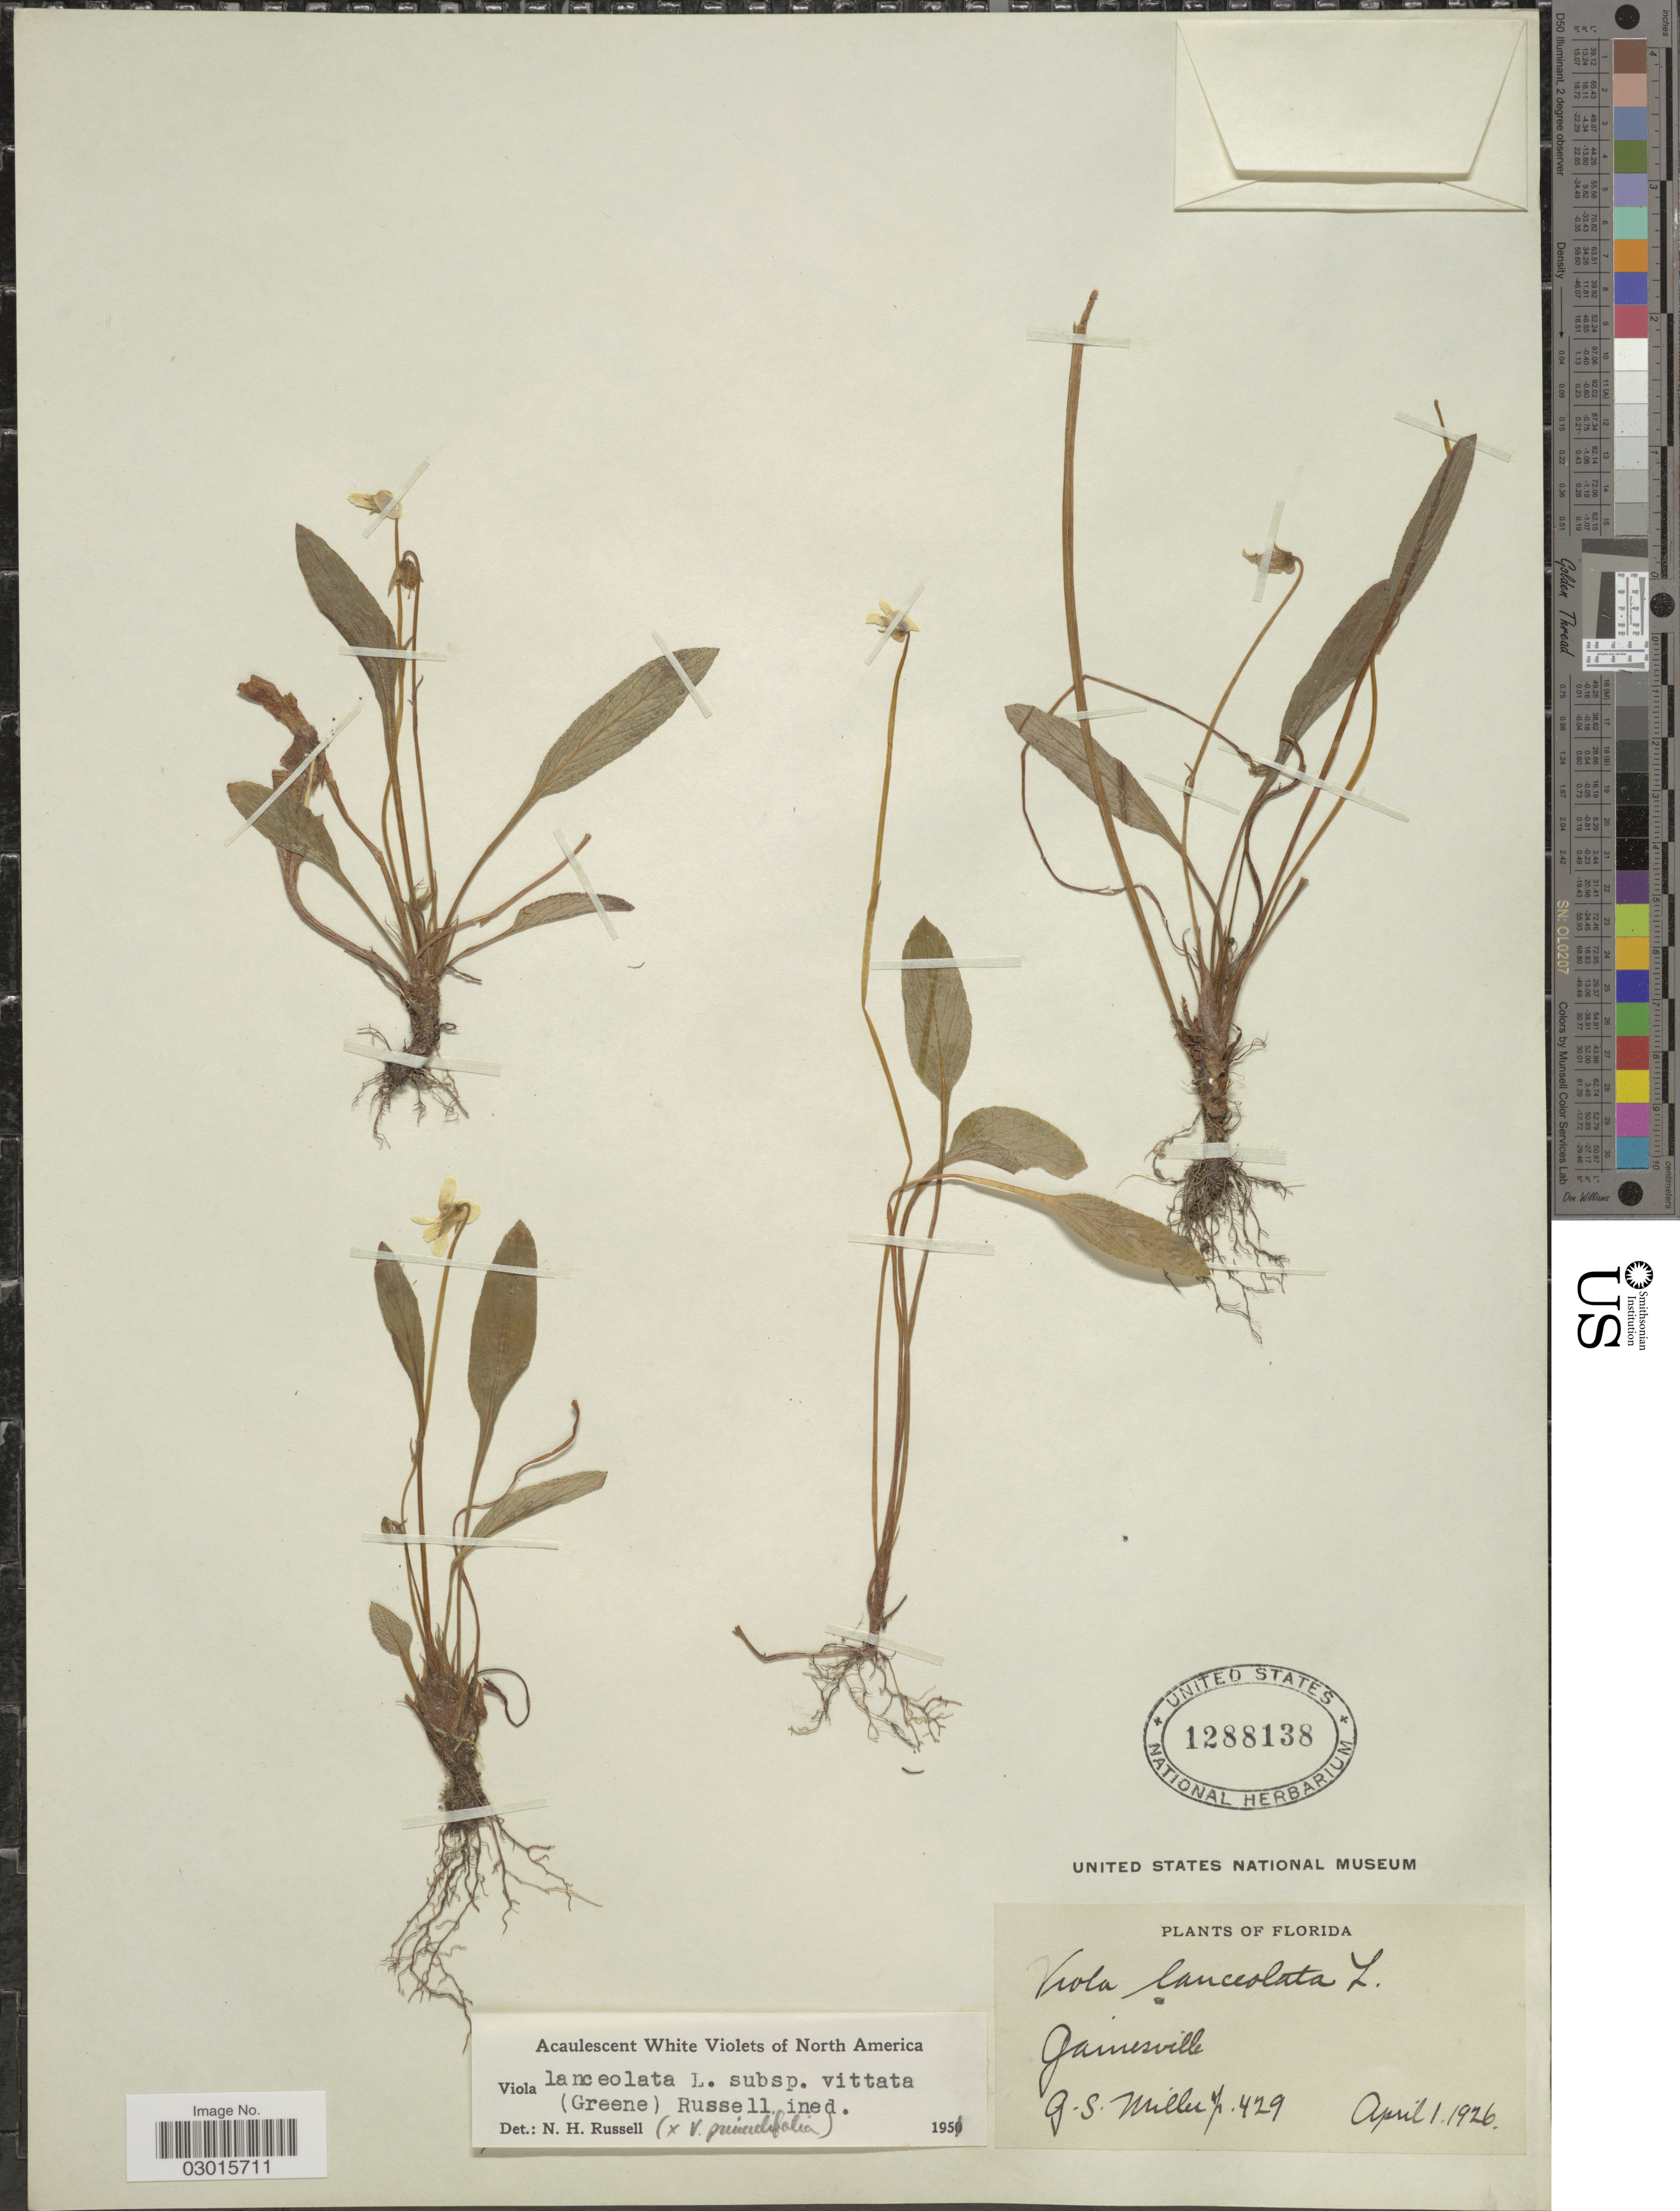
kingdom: Plantae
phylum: Tracheophyta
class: Magnoliopsida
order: Malpighiales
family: Violaceae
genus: Viola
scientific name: Viola lanceolata subsp. vittata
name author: (Greene) N. H. Russell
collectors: G. S. Miller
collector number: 429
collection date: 1926-04-01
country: United States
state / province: Florida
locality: Gainesville.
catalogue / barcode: US 1288138